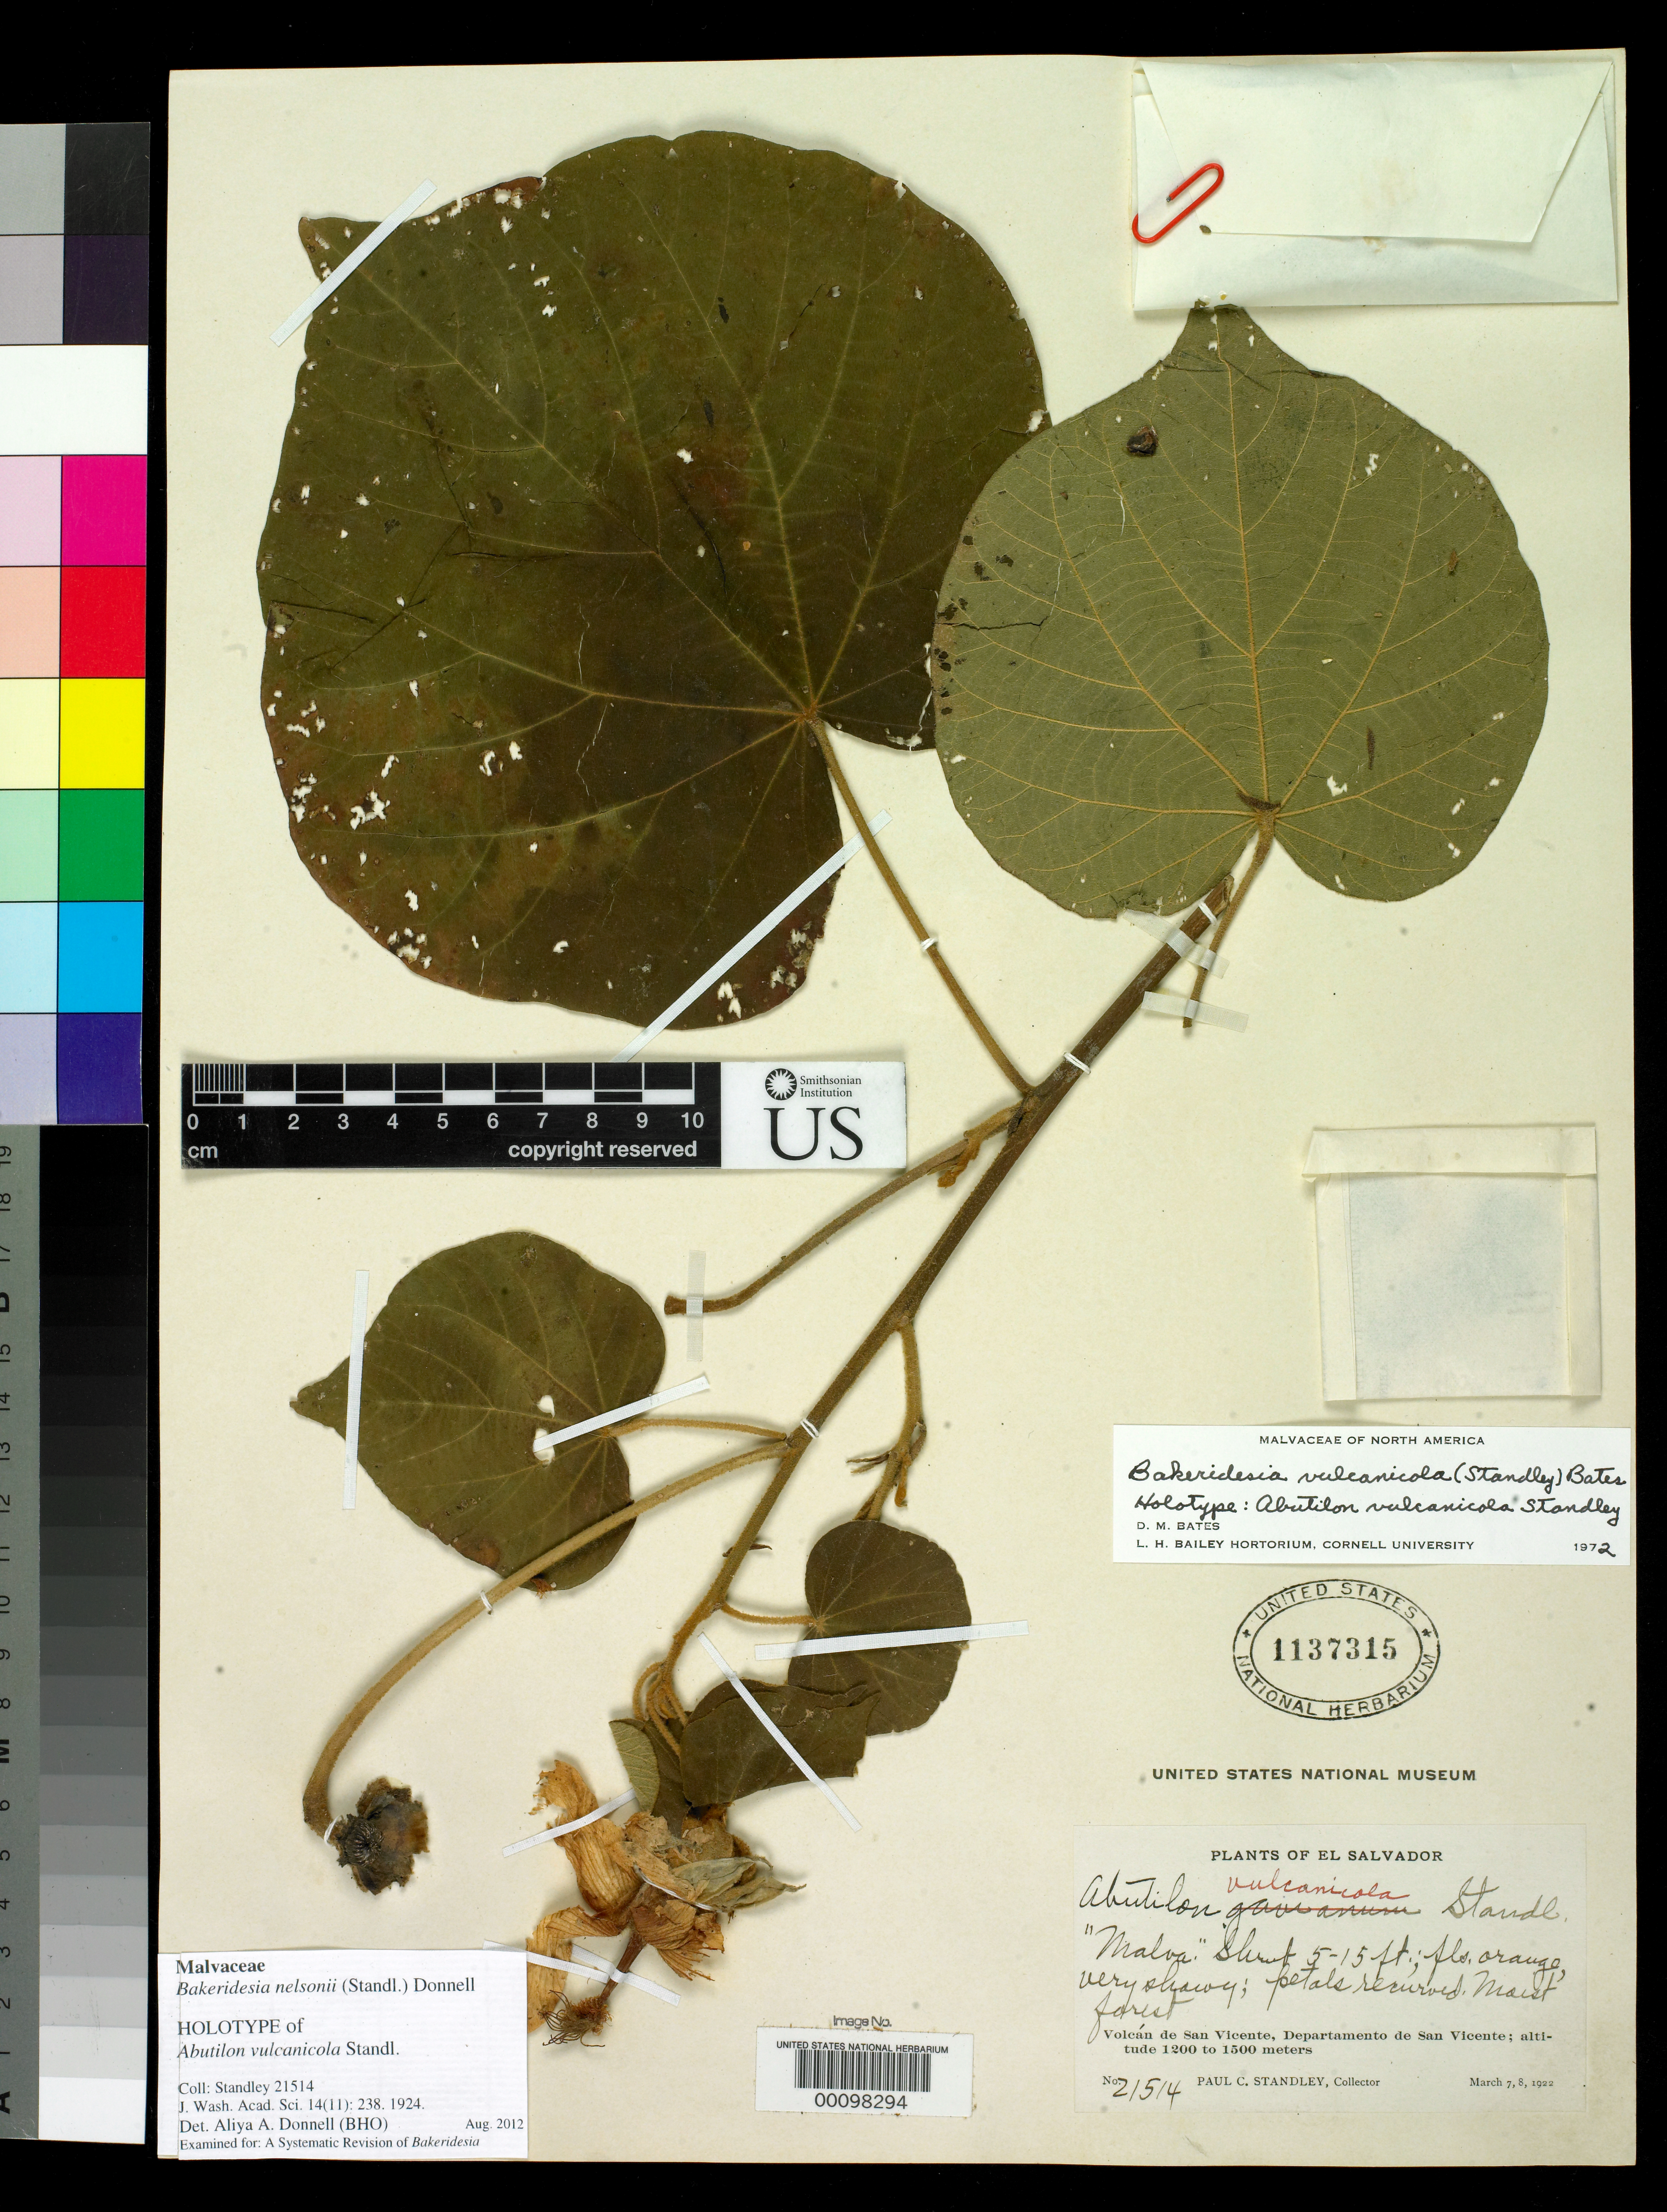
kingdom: Plantae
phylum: Tracheophyta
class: Magnoliopsida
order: Malvales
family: Malvaceae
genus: Abutilon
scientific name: Abutilon vulcanicola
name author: Standl.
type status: Holotype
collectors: P. C. Standley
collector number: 21514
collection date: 1922-03-07,1922-03-08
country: El Salvador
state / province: San Vincente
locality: Volcán de San Vicente, Departamento de San Vicente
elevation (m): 1200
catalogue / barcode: US 1137315